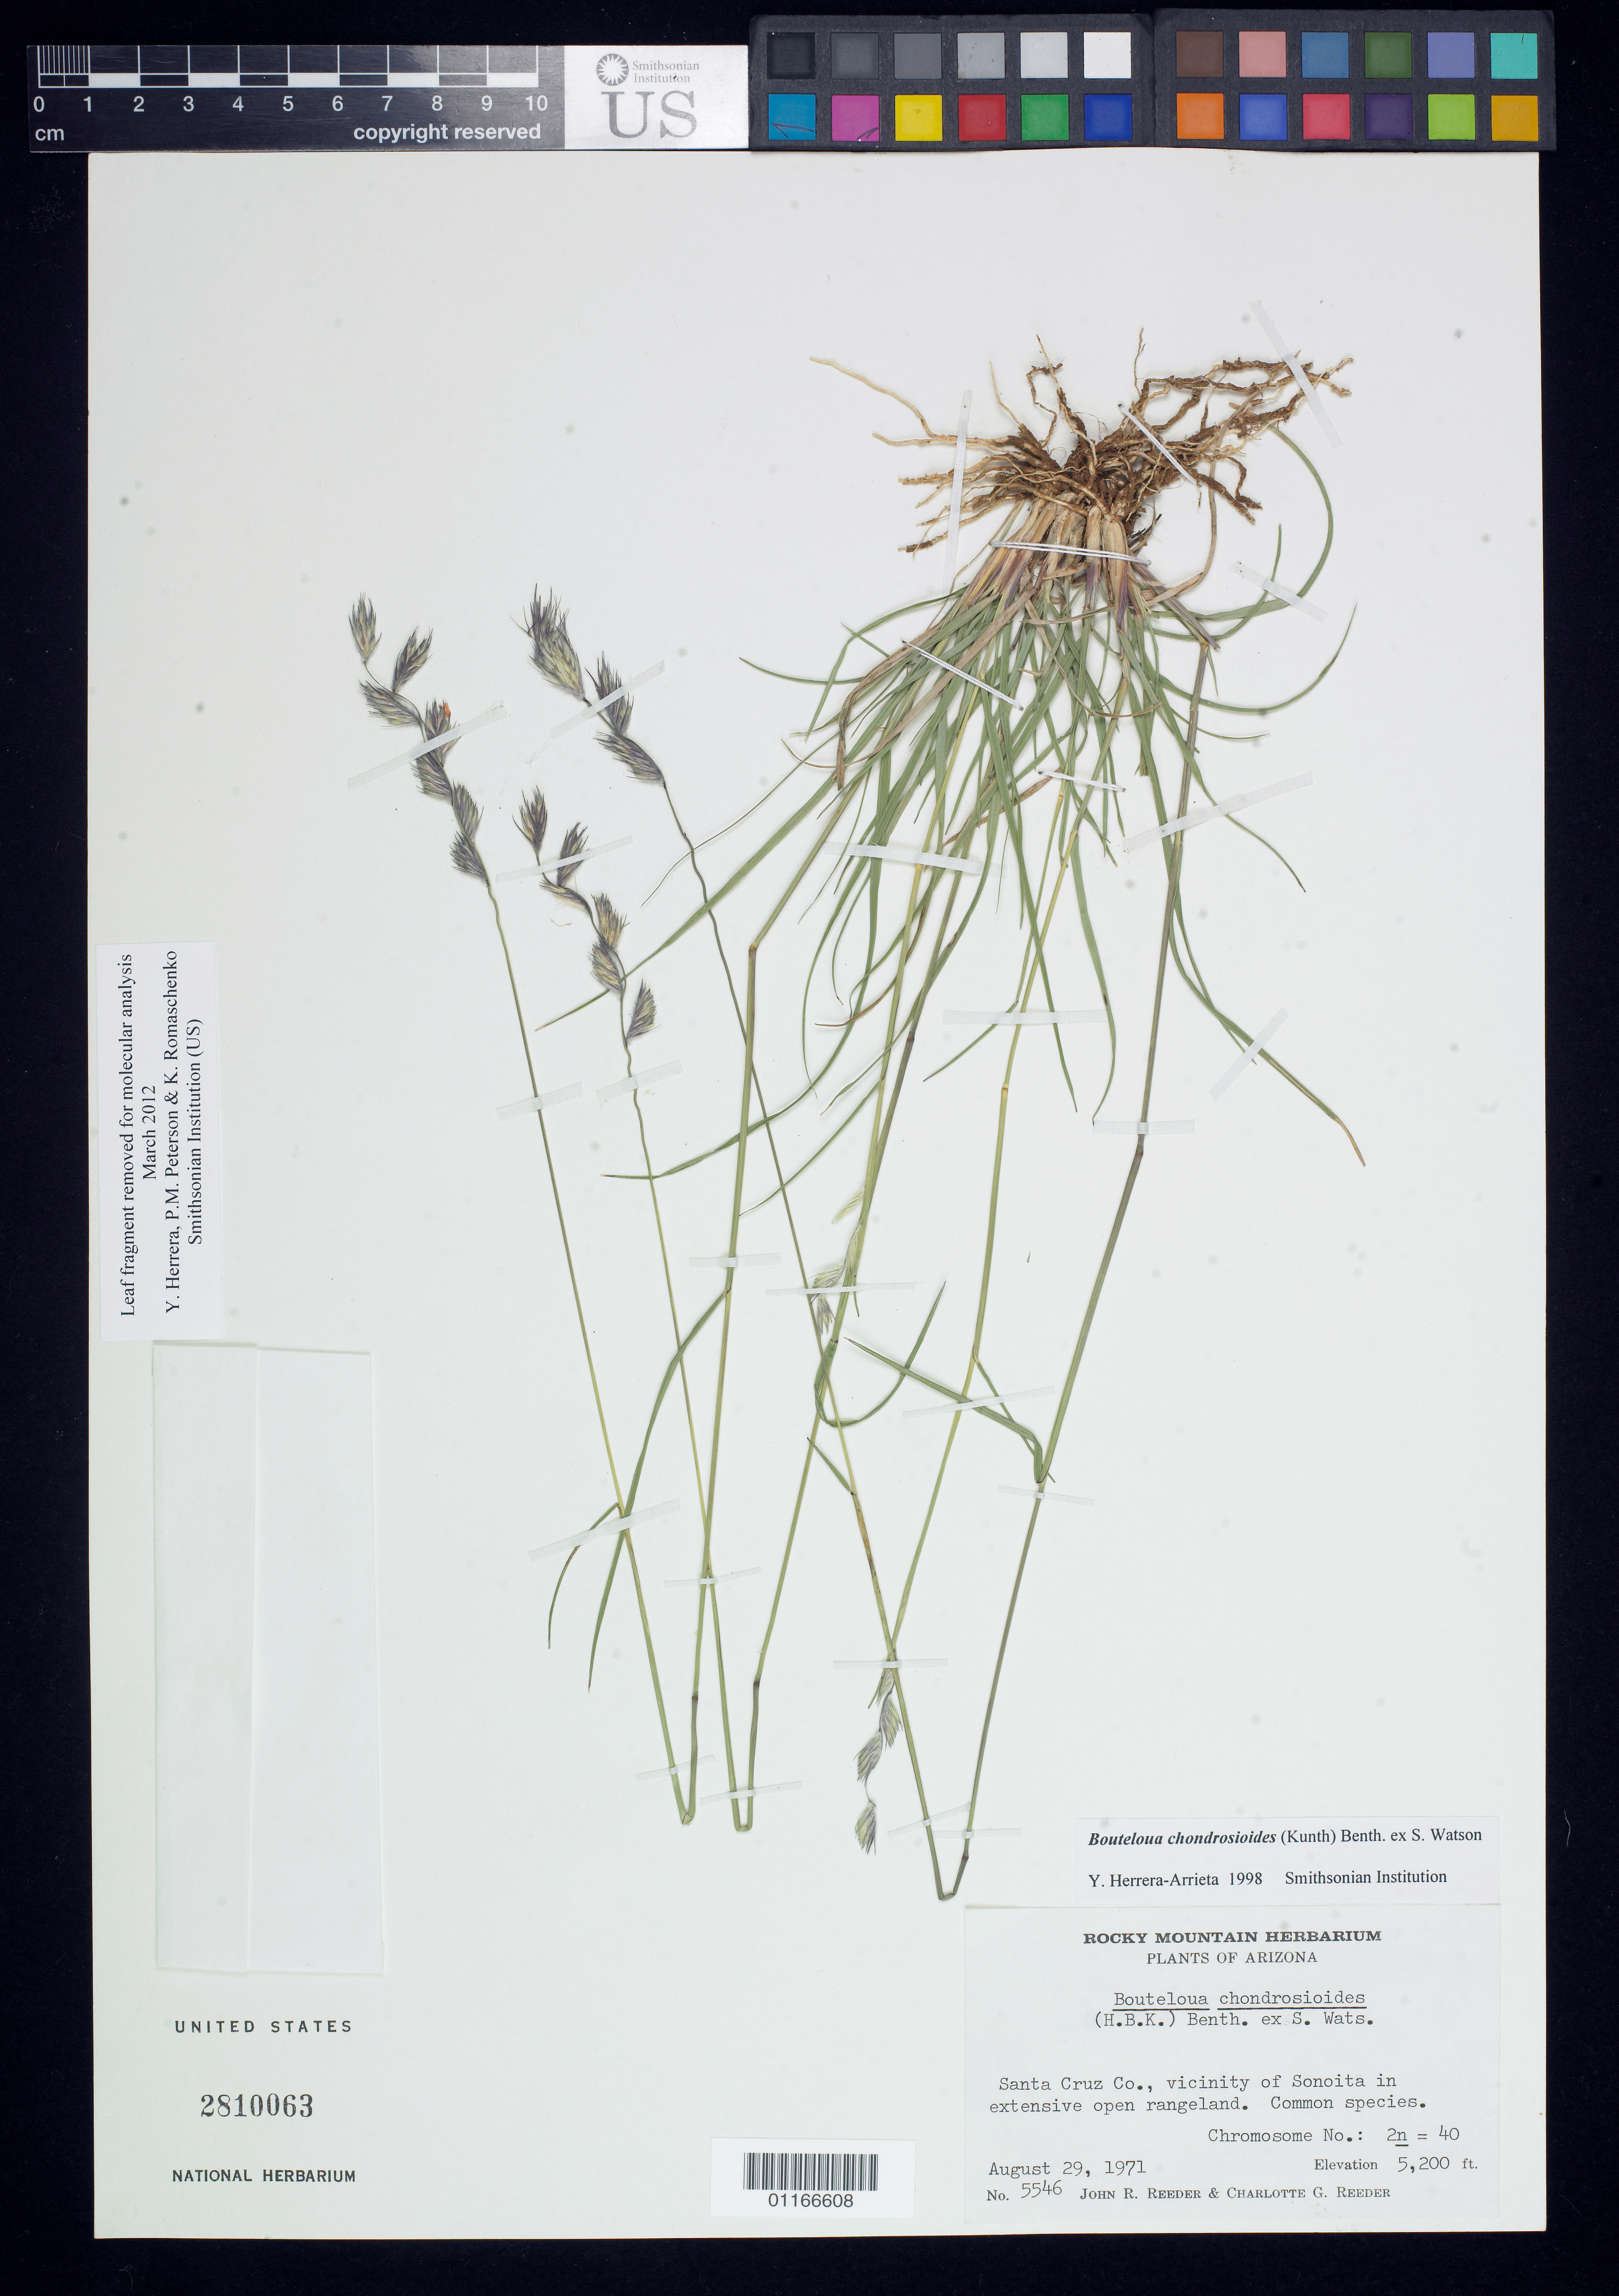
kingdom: Plantae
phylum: Tracheophyta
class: Liliopsida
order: Poales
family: Poaceae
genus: Bouteloua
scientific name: Bouteloua chondrosioides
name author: (Kunth) Benth. ex S. Watson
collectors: J. R. Reeder & C. G. Reeder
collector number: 5546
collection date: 1971-08-29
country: United States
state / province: Arizona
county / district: Santa Cruz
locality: Vicinity of Sonoita in extensive open rangeland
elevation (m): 1585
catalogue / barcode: US 2810063